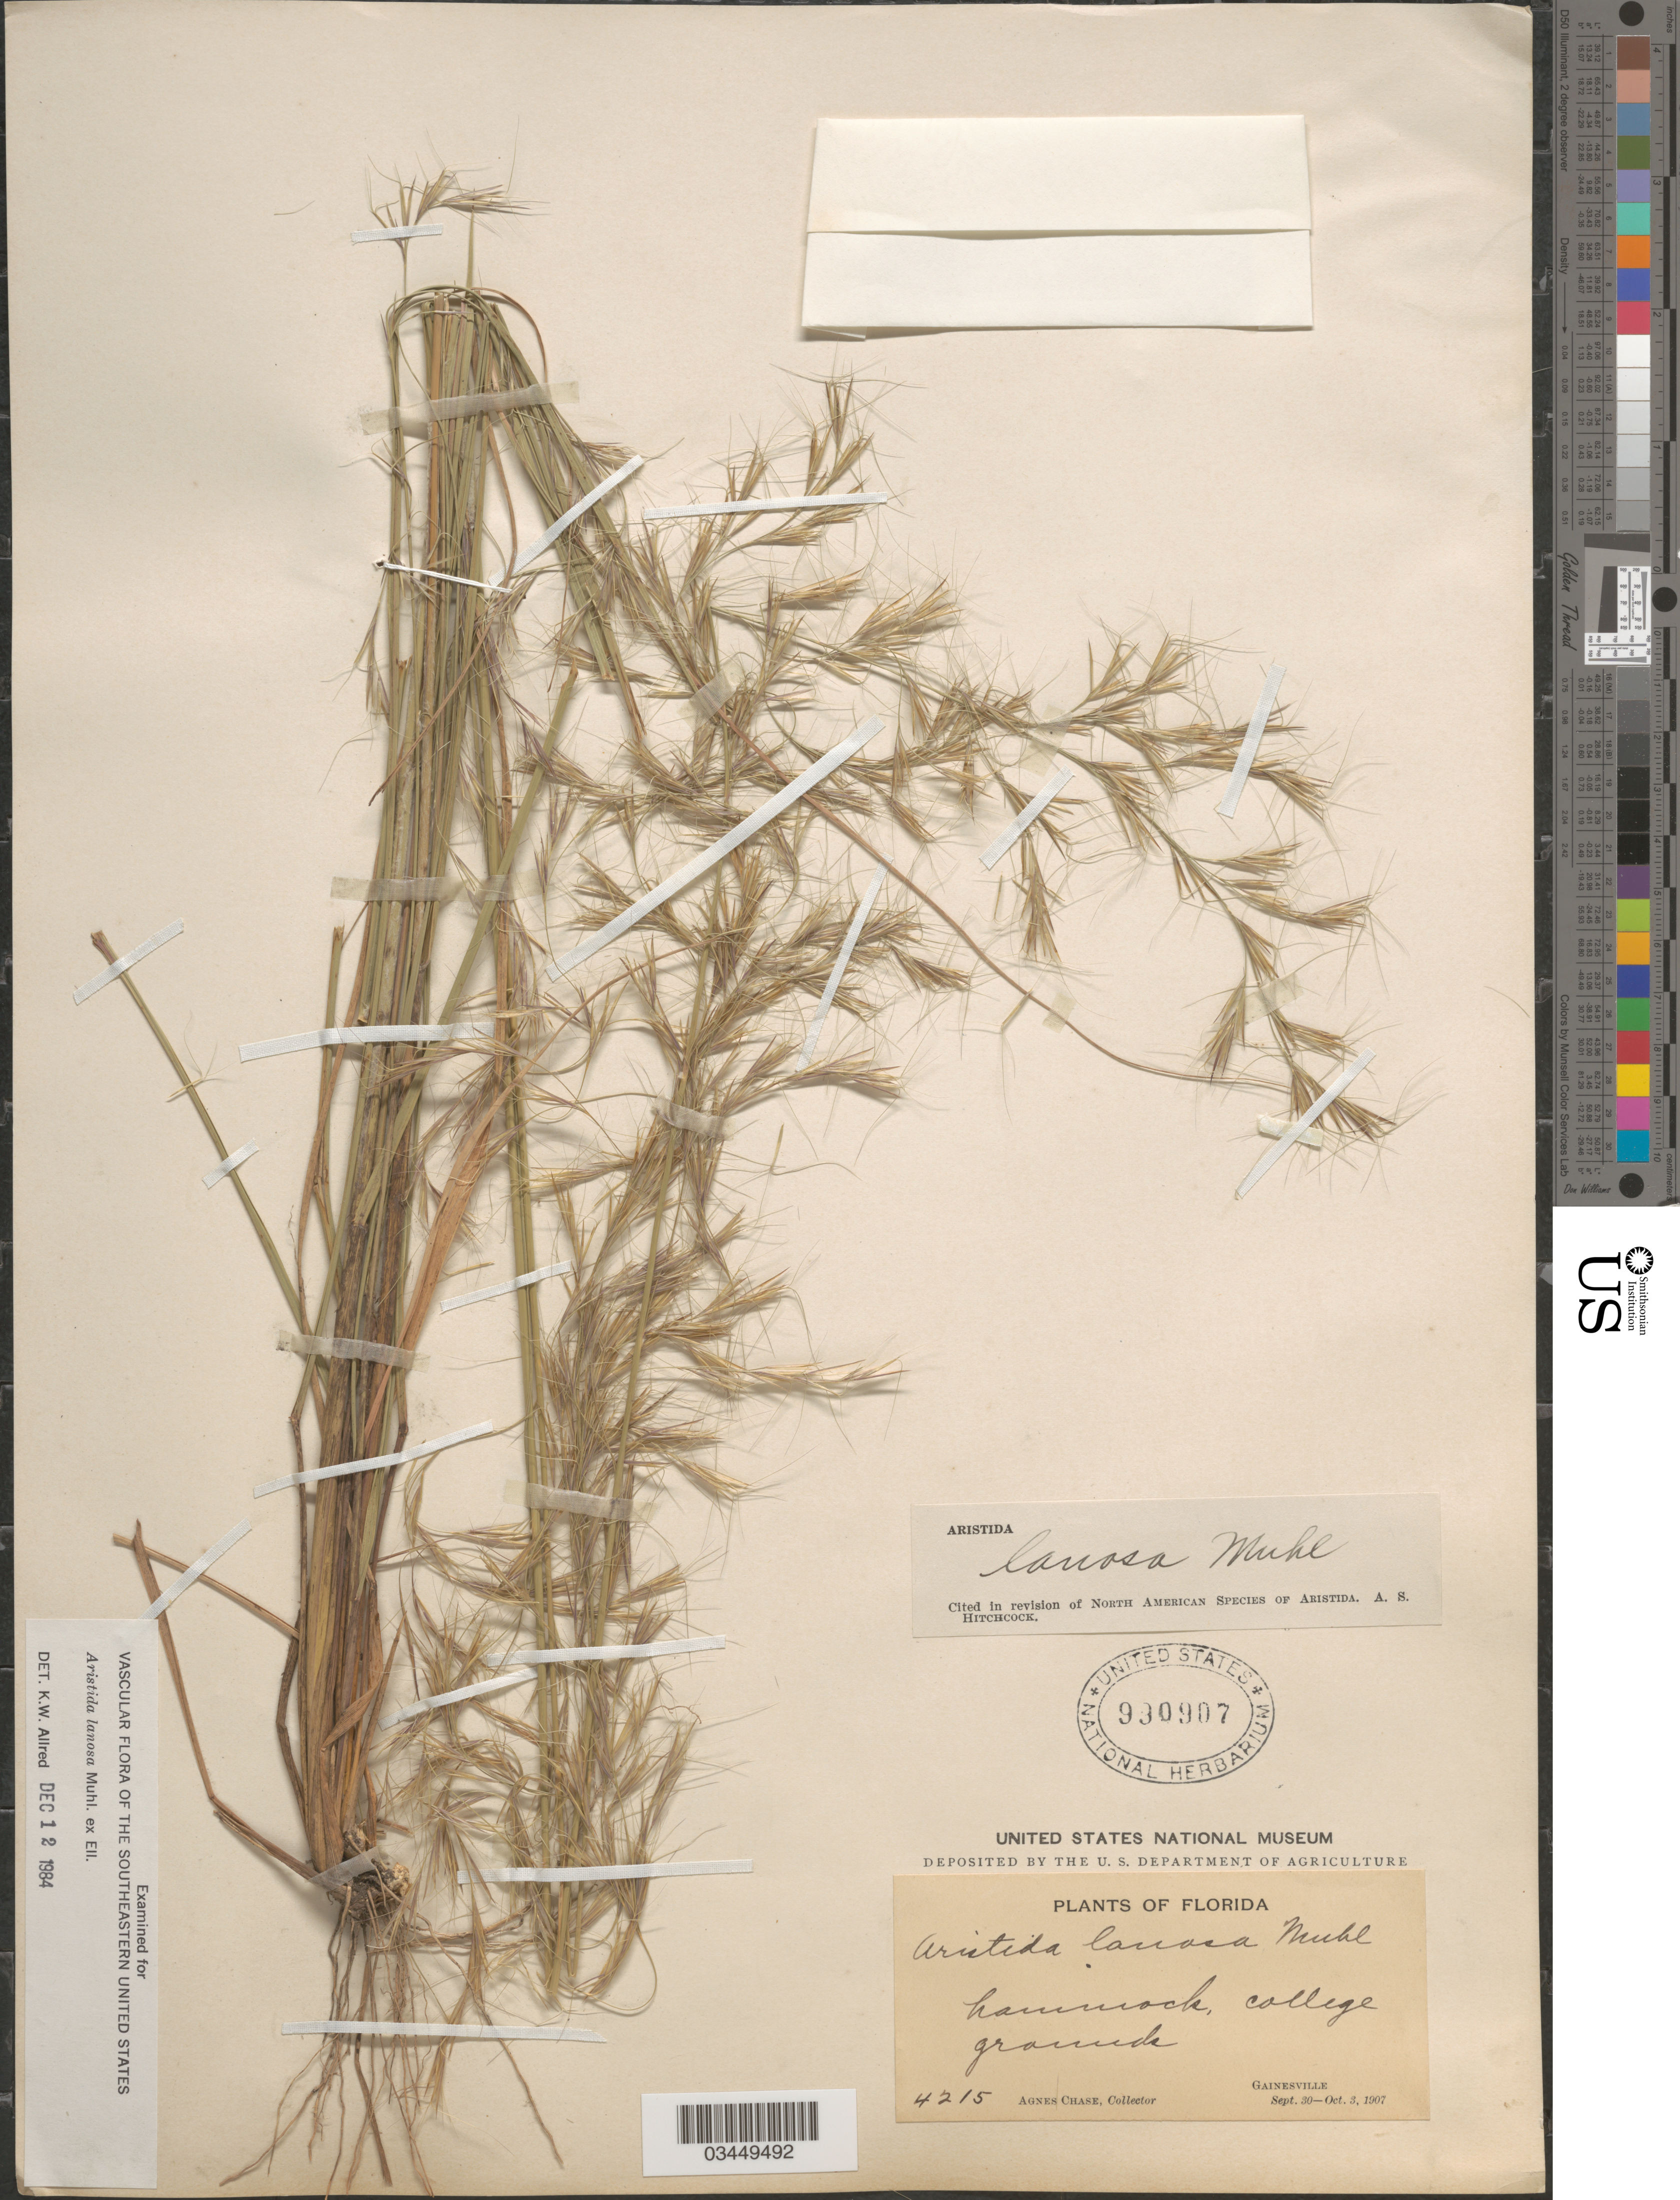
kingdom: Plantae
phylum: Tracheophyta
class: Liliopsida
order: Poales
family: Poaceae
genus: Aristida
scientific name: Aristida lanosa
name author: Muhl.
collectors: A. Chase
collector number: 4215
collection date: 1907-09-30/1907-10-03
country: United States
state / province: Florida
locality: Hammock, college grounds. Gainesville.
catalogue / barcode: US 990907